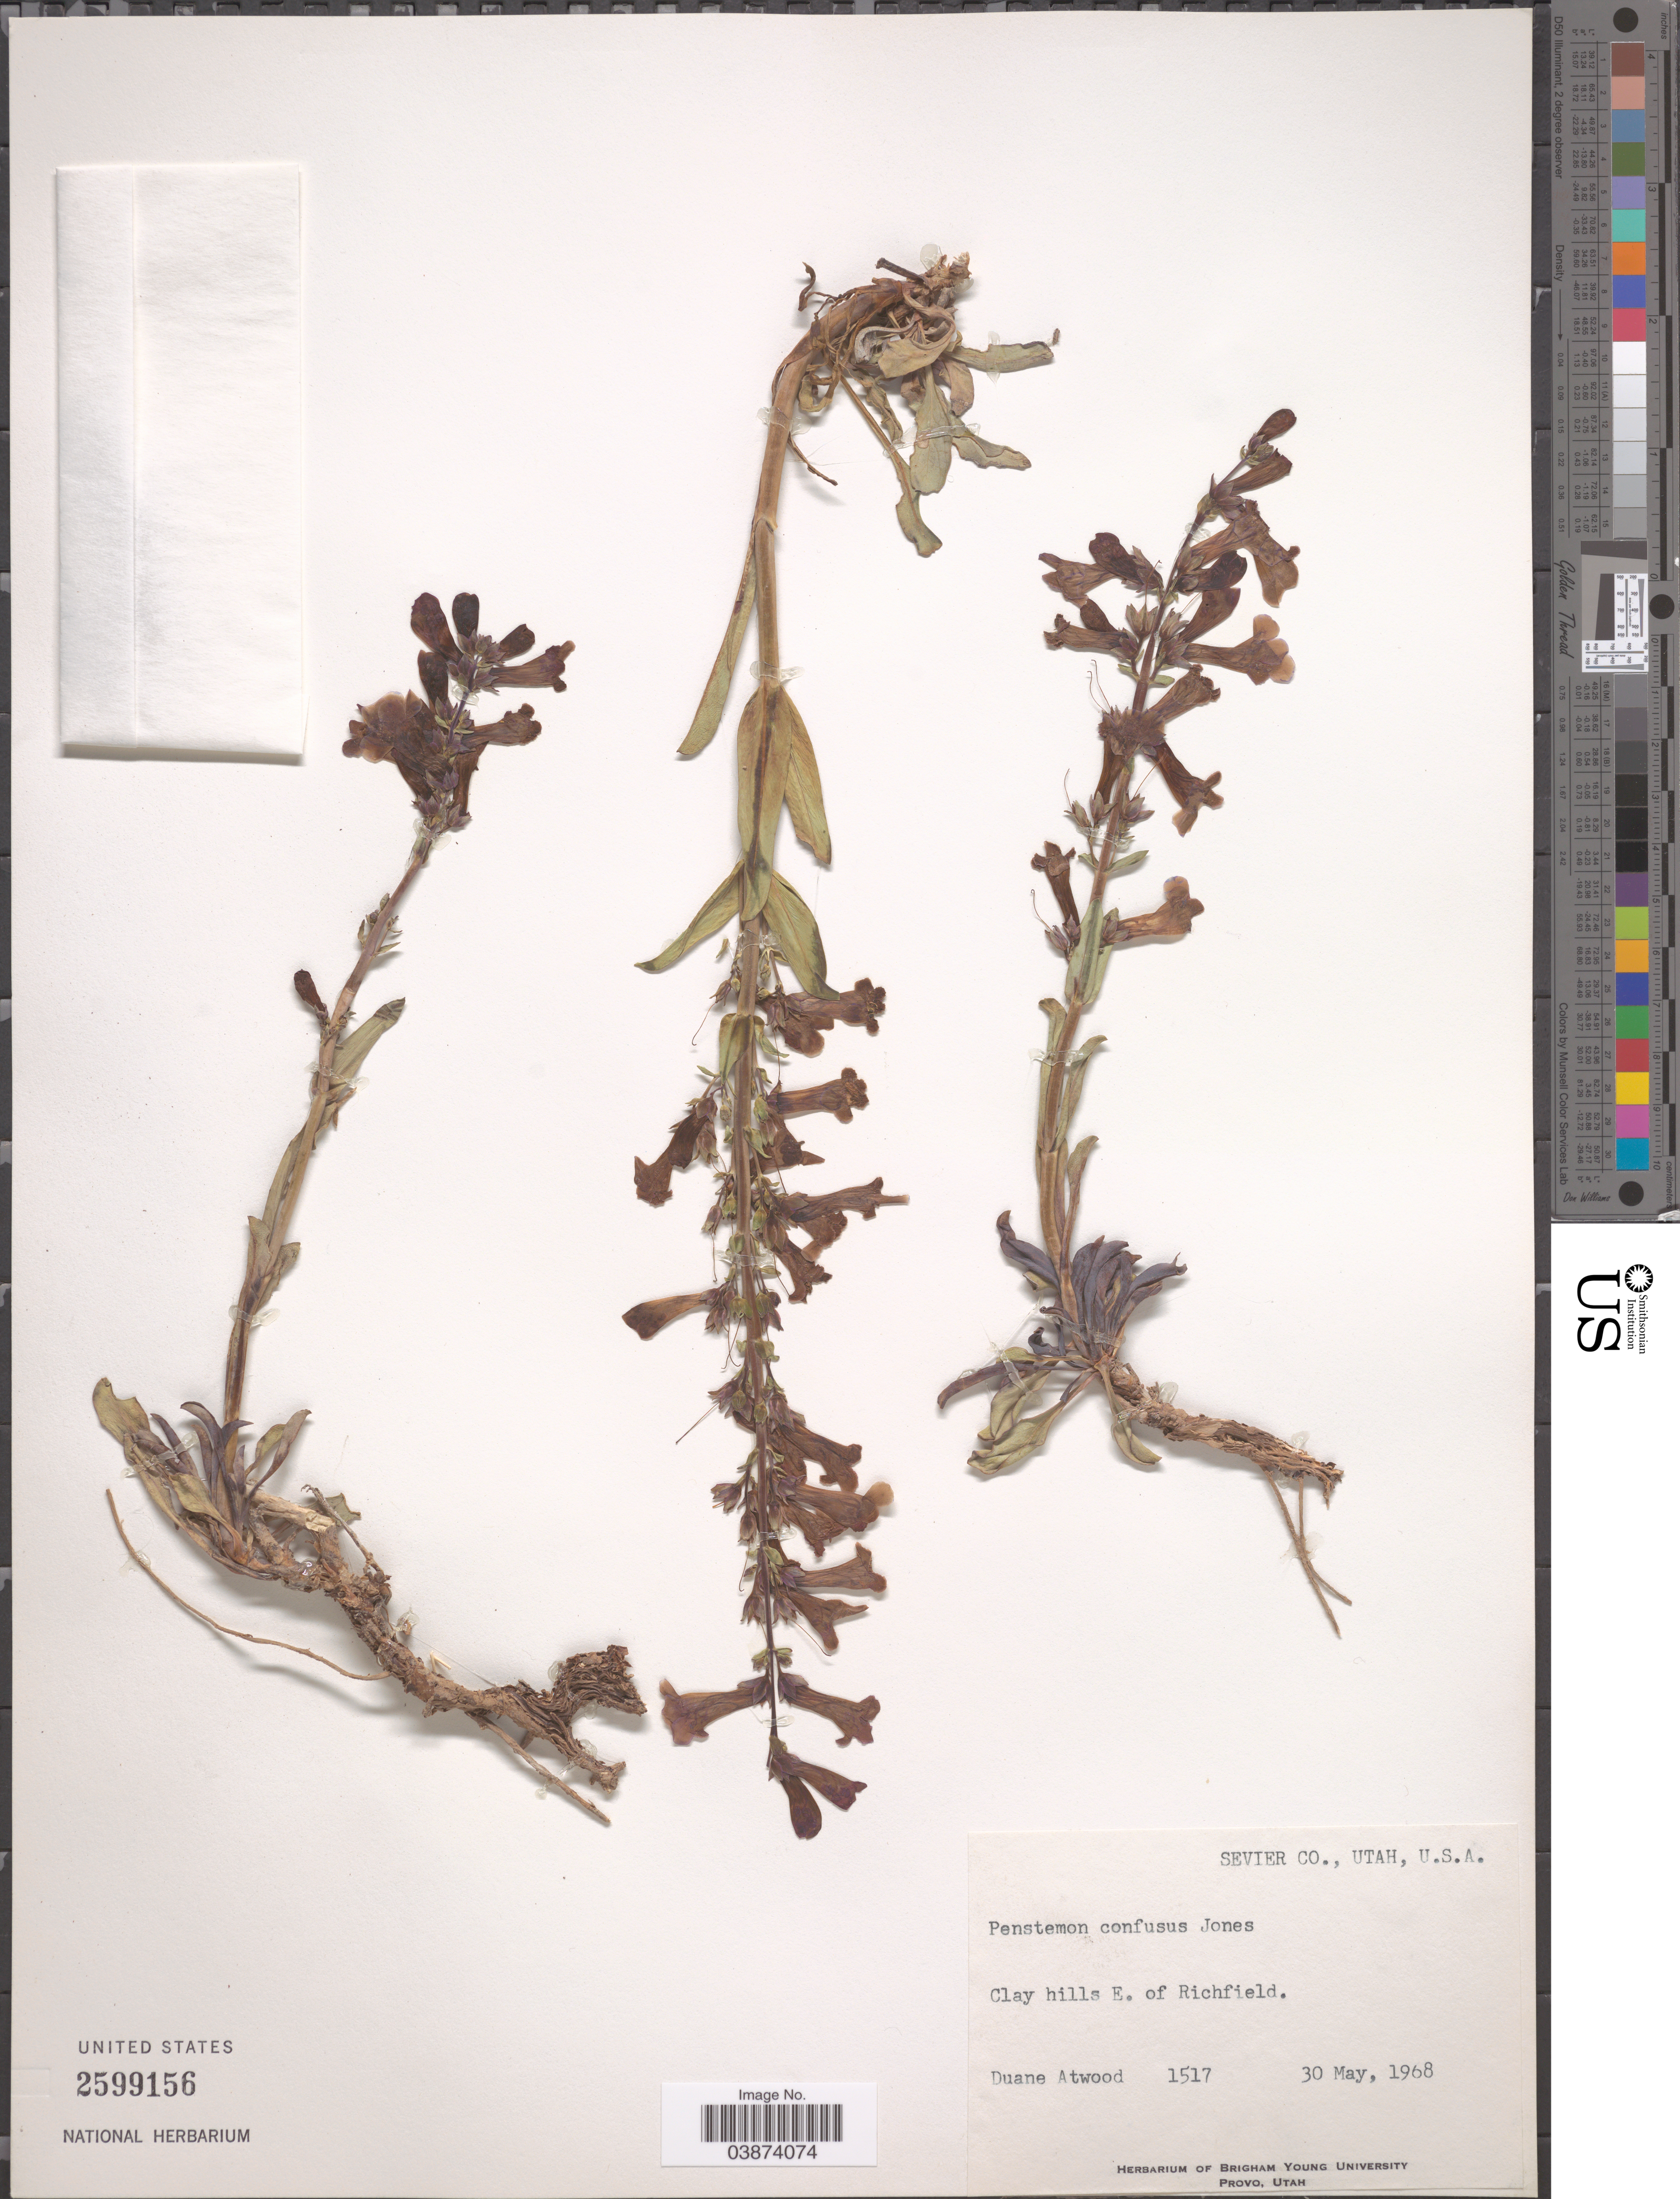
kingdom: Plantae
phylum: Tracheophyta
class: Magnoliopsida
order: Lamiales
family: Plantaginaceae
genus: Penstemon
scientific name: Penstemon confusus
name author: M.E. Jones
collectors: D. Atwood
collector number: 1517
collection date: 1968-05-30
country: United States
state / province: Utah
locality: Sevier Co. Clay hills E. of Richfield.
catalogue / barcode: US 2599156